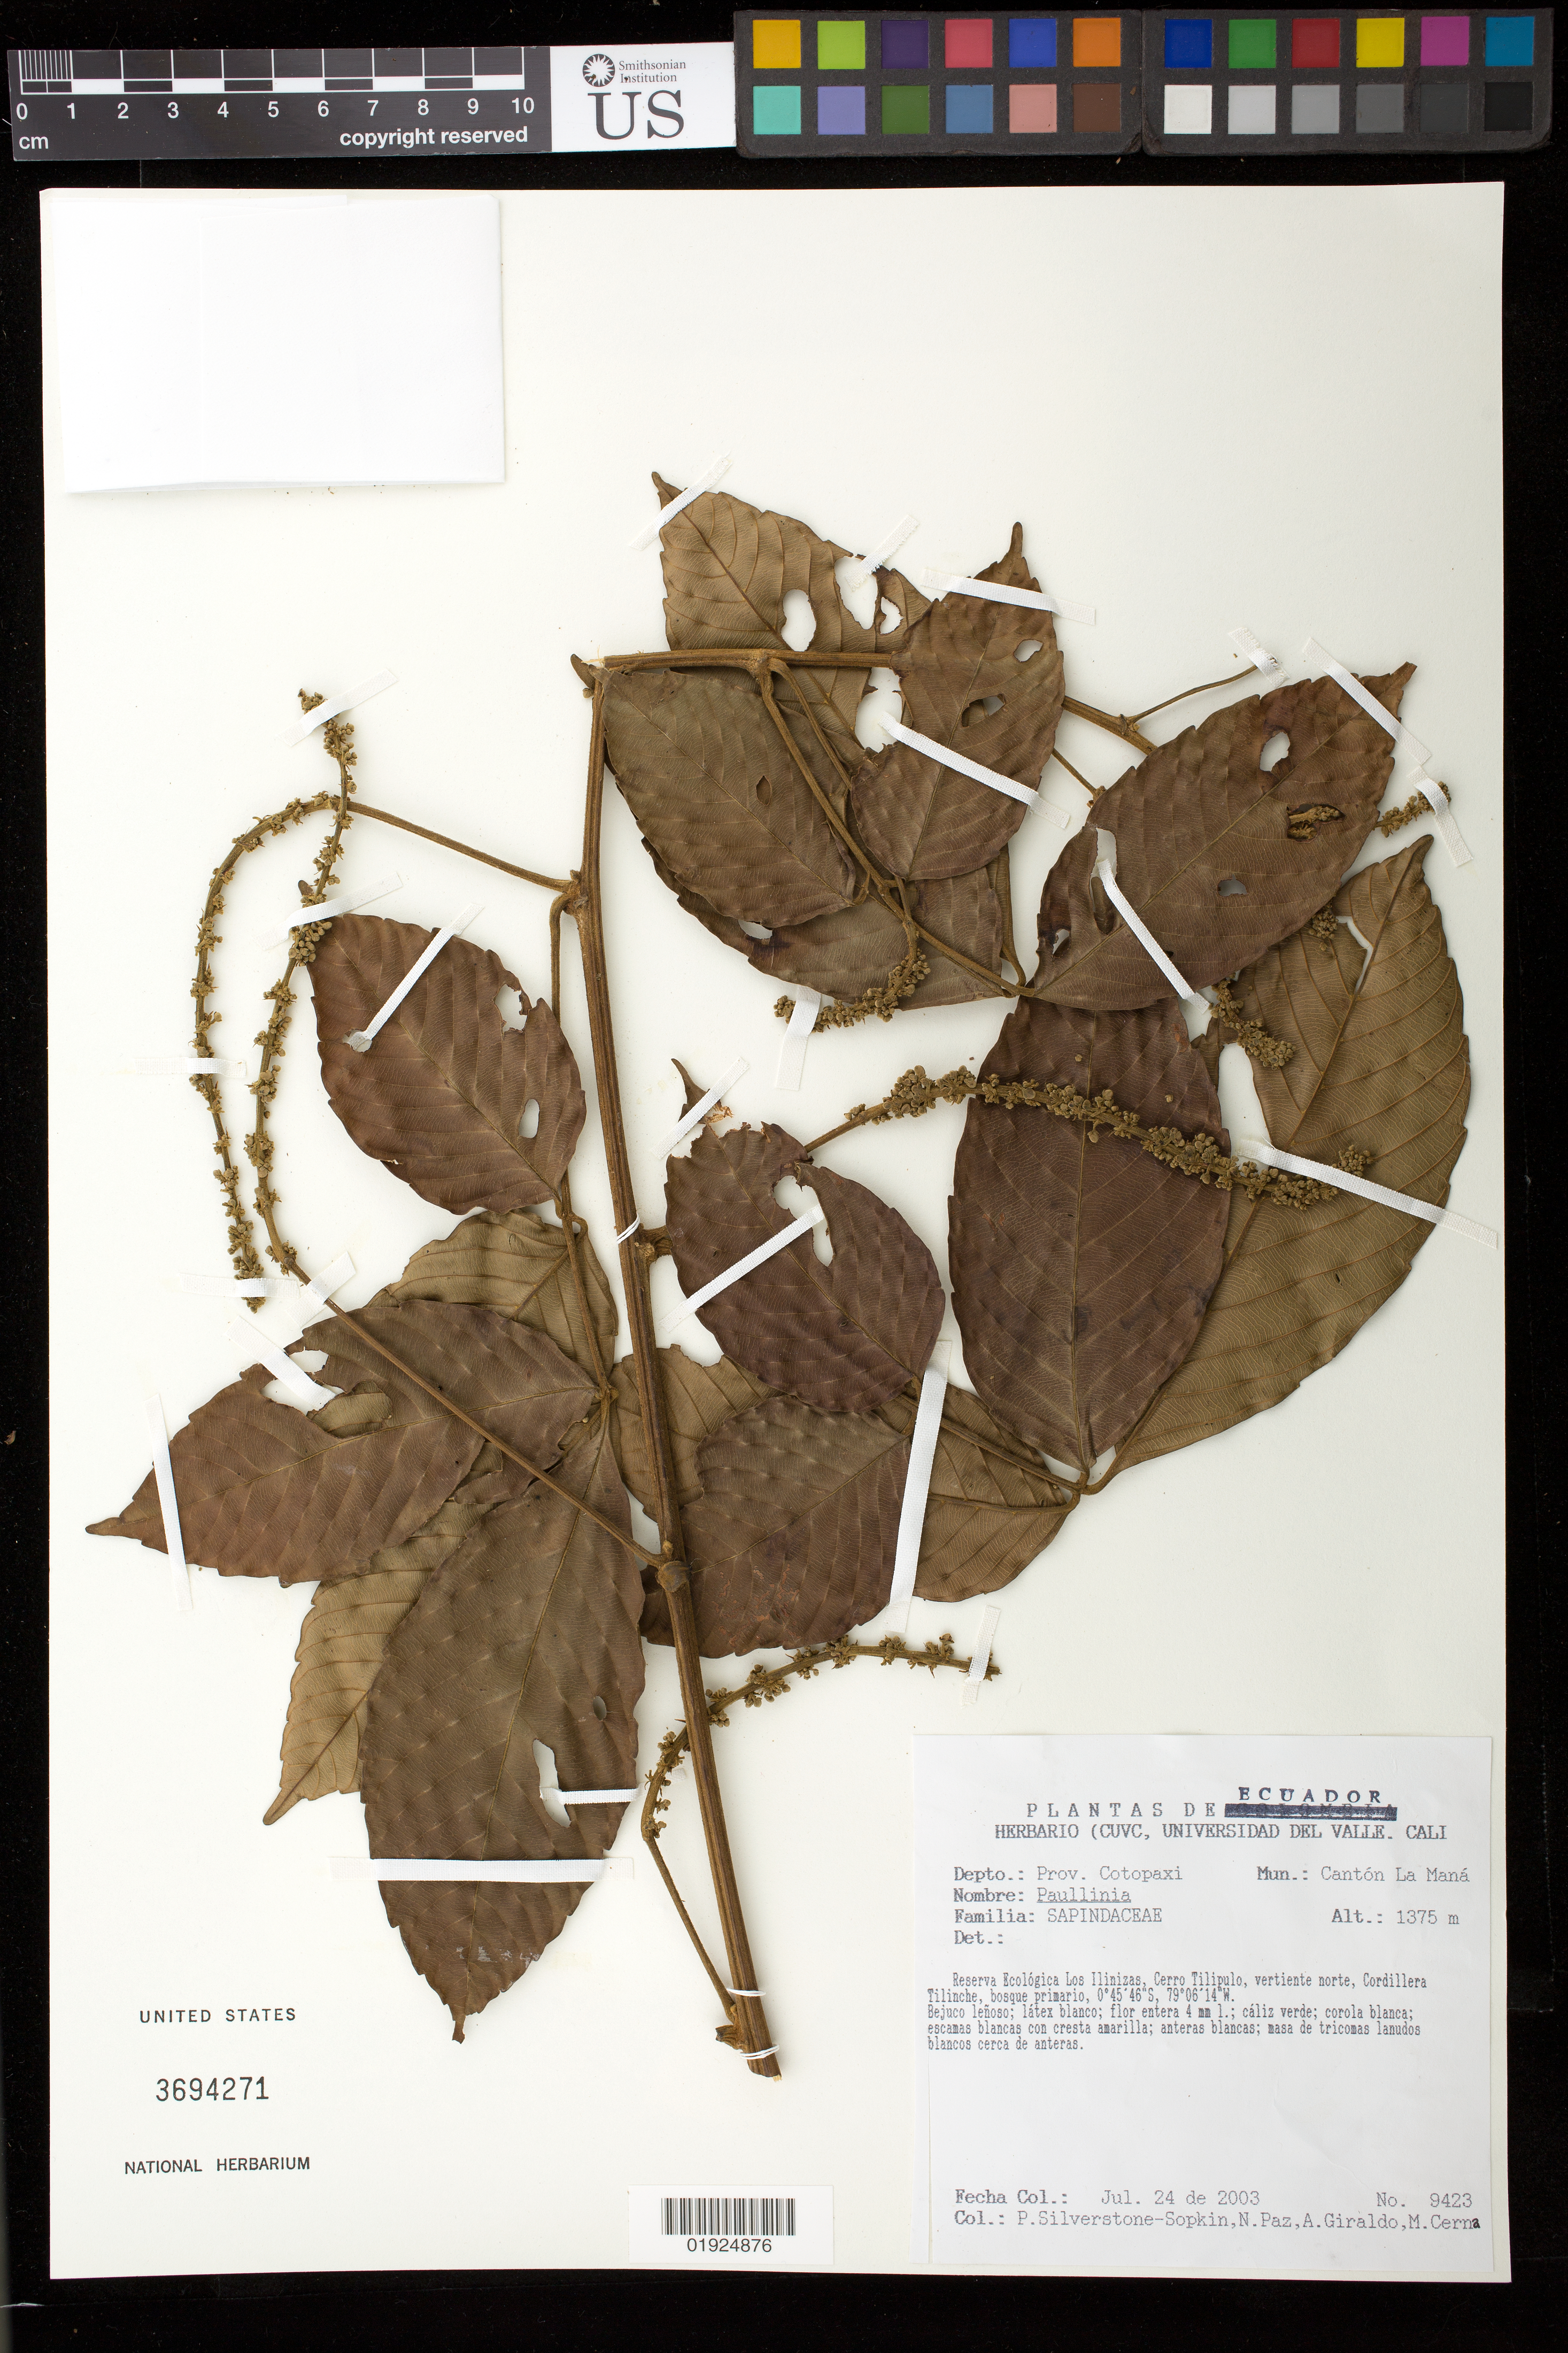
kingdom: Plantae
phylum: Tracheophyta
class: Magnoliopsida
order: Sapindales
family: Sapindaceae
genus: Paullinia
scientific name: Paullinia capreolata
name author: (Aubl.) Radlk.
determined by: Acevedo-Rodríguez, P.; Somner, G. V.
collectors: P. A. Silverstone-Sopkin, N. Paz, A. Giraldo & M. Cerna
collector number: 9423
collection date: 2003-07-24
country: Ecuador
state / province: Cotopaxi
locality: Mun. Cantón La Maná. Reserva Ecológica Los Ilinizas, Cerro Tilipulo, vertiente norte, Cordillera Tilinche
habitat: Bosque primario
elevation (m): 1375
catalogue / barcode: US 3694271